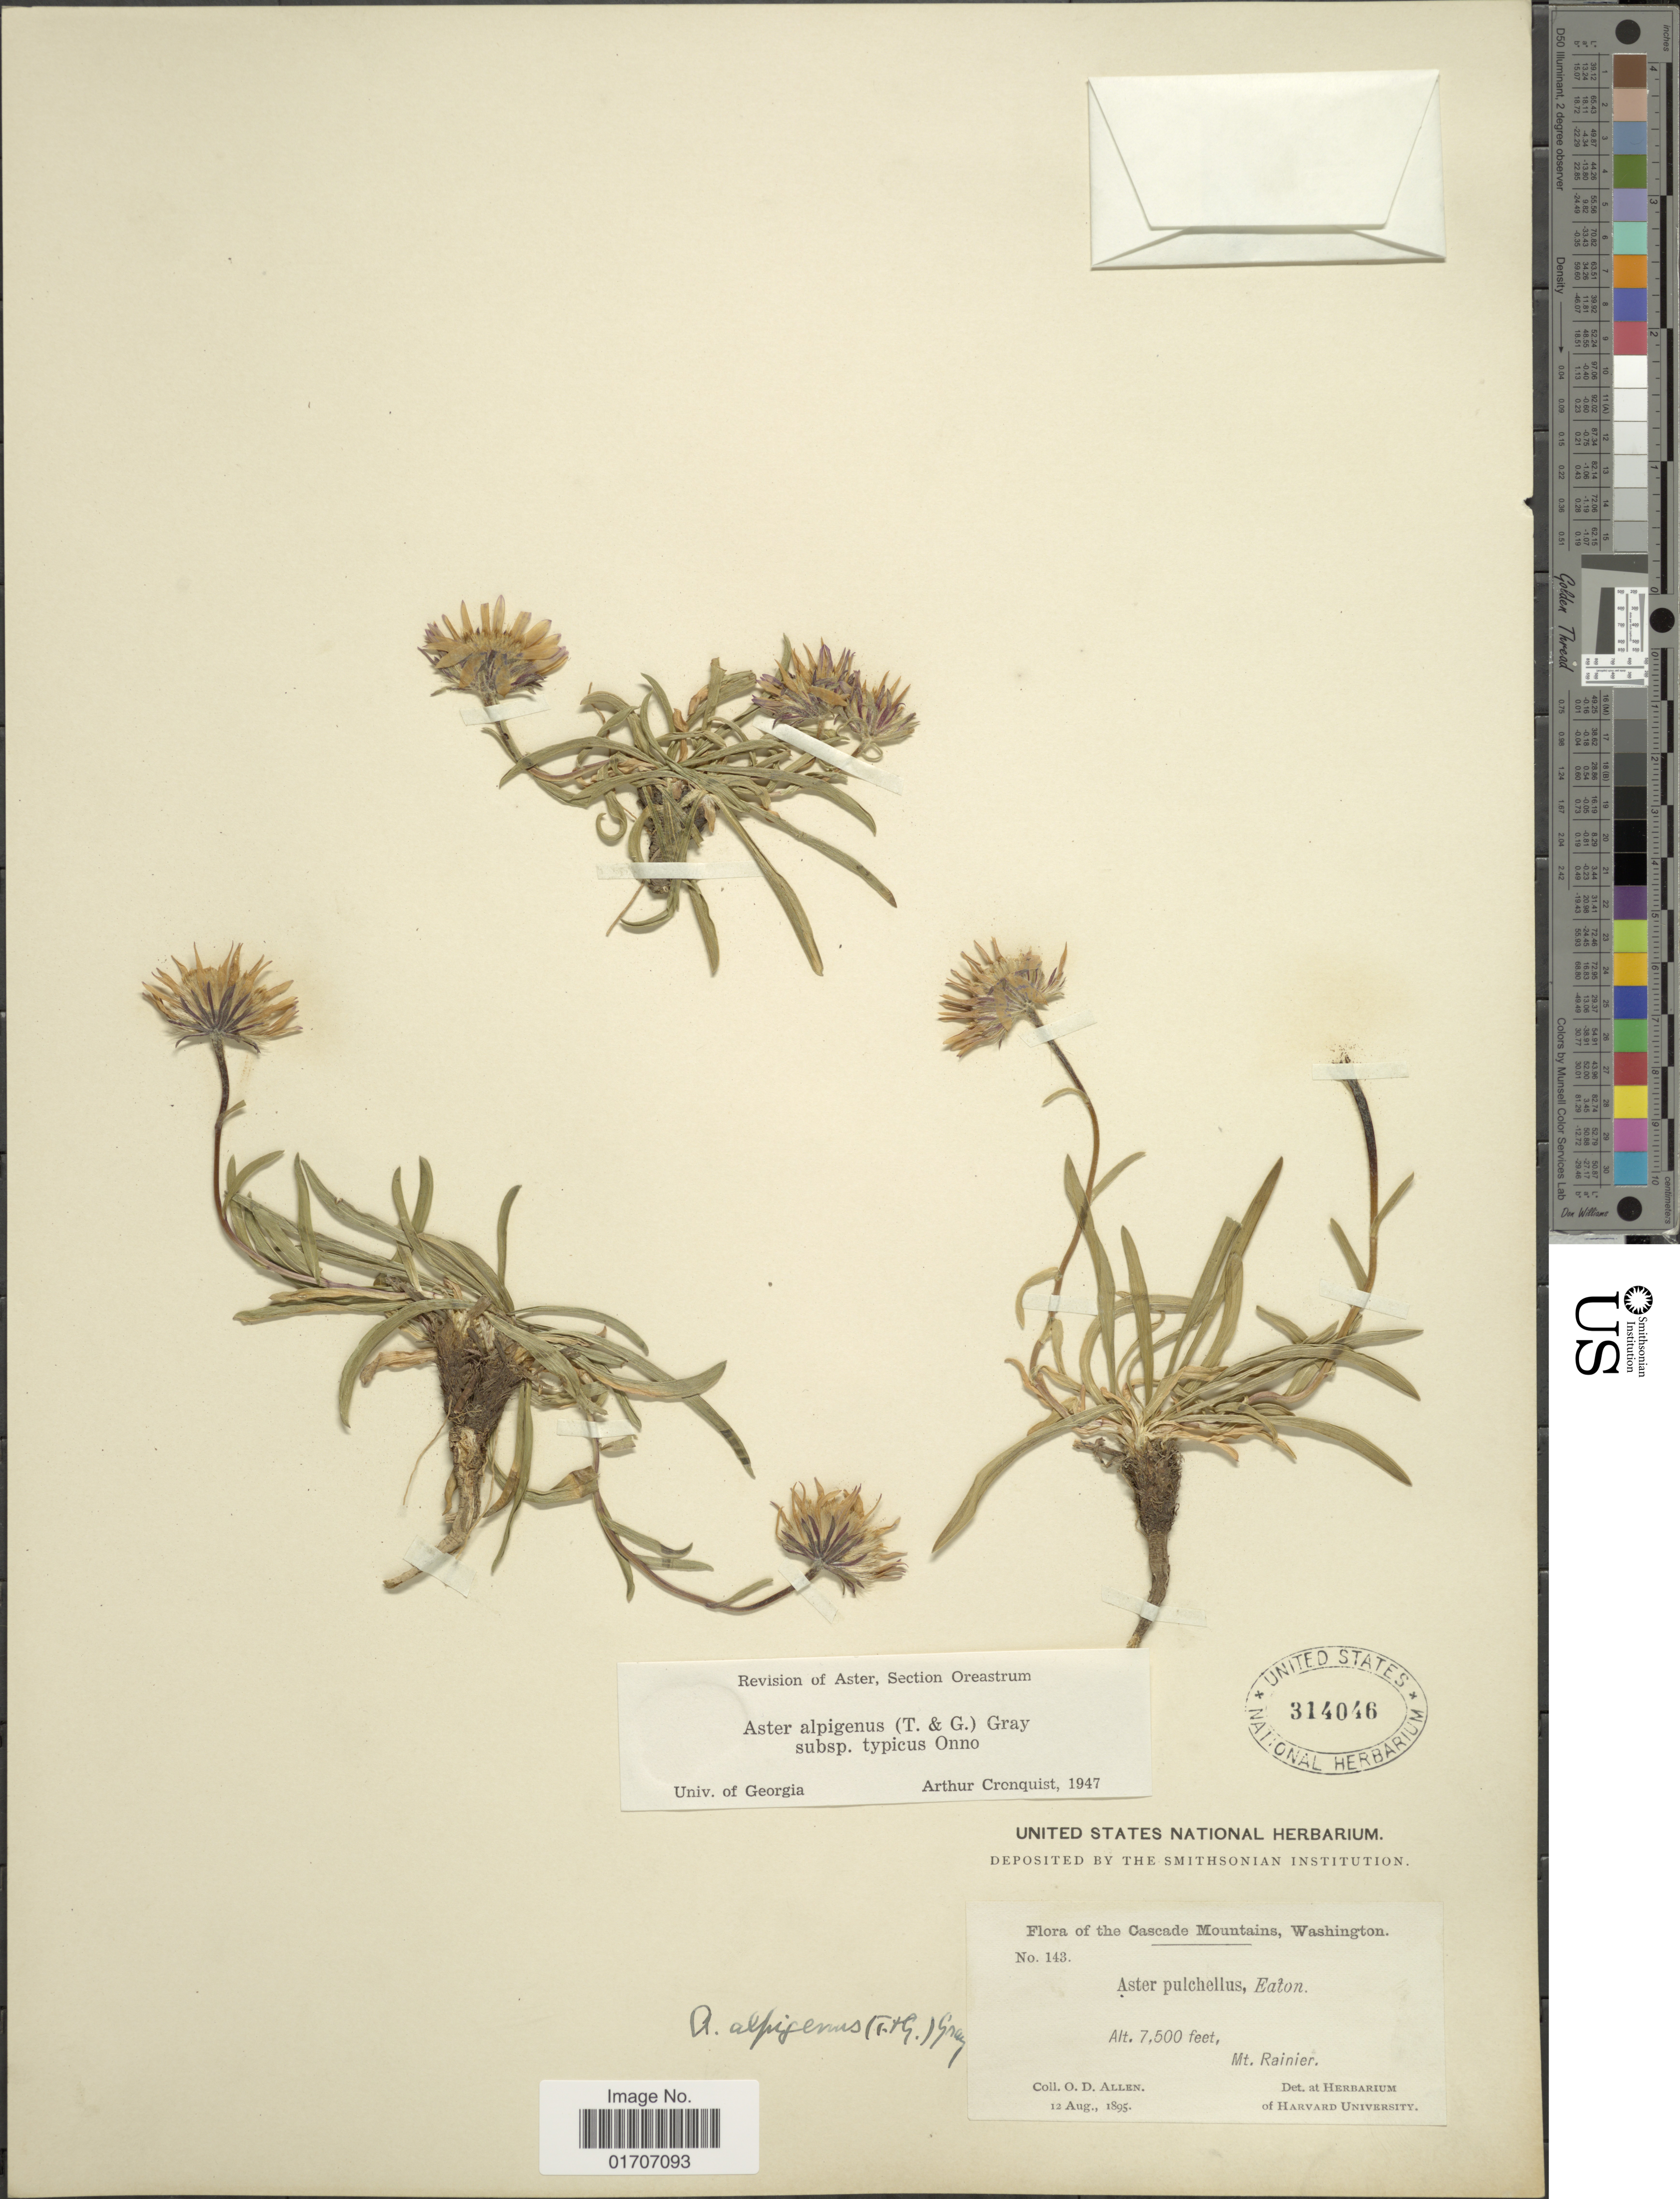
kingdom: Plantae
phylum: Tracheophyta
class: Magnoliopsida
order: Asterales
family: Asteraceae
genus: Oreostemma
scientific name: Oreostemma alpigenum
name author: (Torr. & A. Gray) Greene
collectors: O. D. Allen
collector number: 143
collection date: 1895-08-12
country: United States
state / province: Washington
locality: Cascade Mountains, Washington. Mt. Rainier.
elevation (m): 2286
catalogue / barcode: US 314046